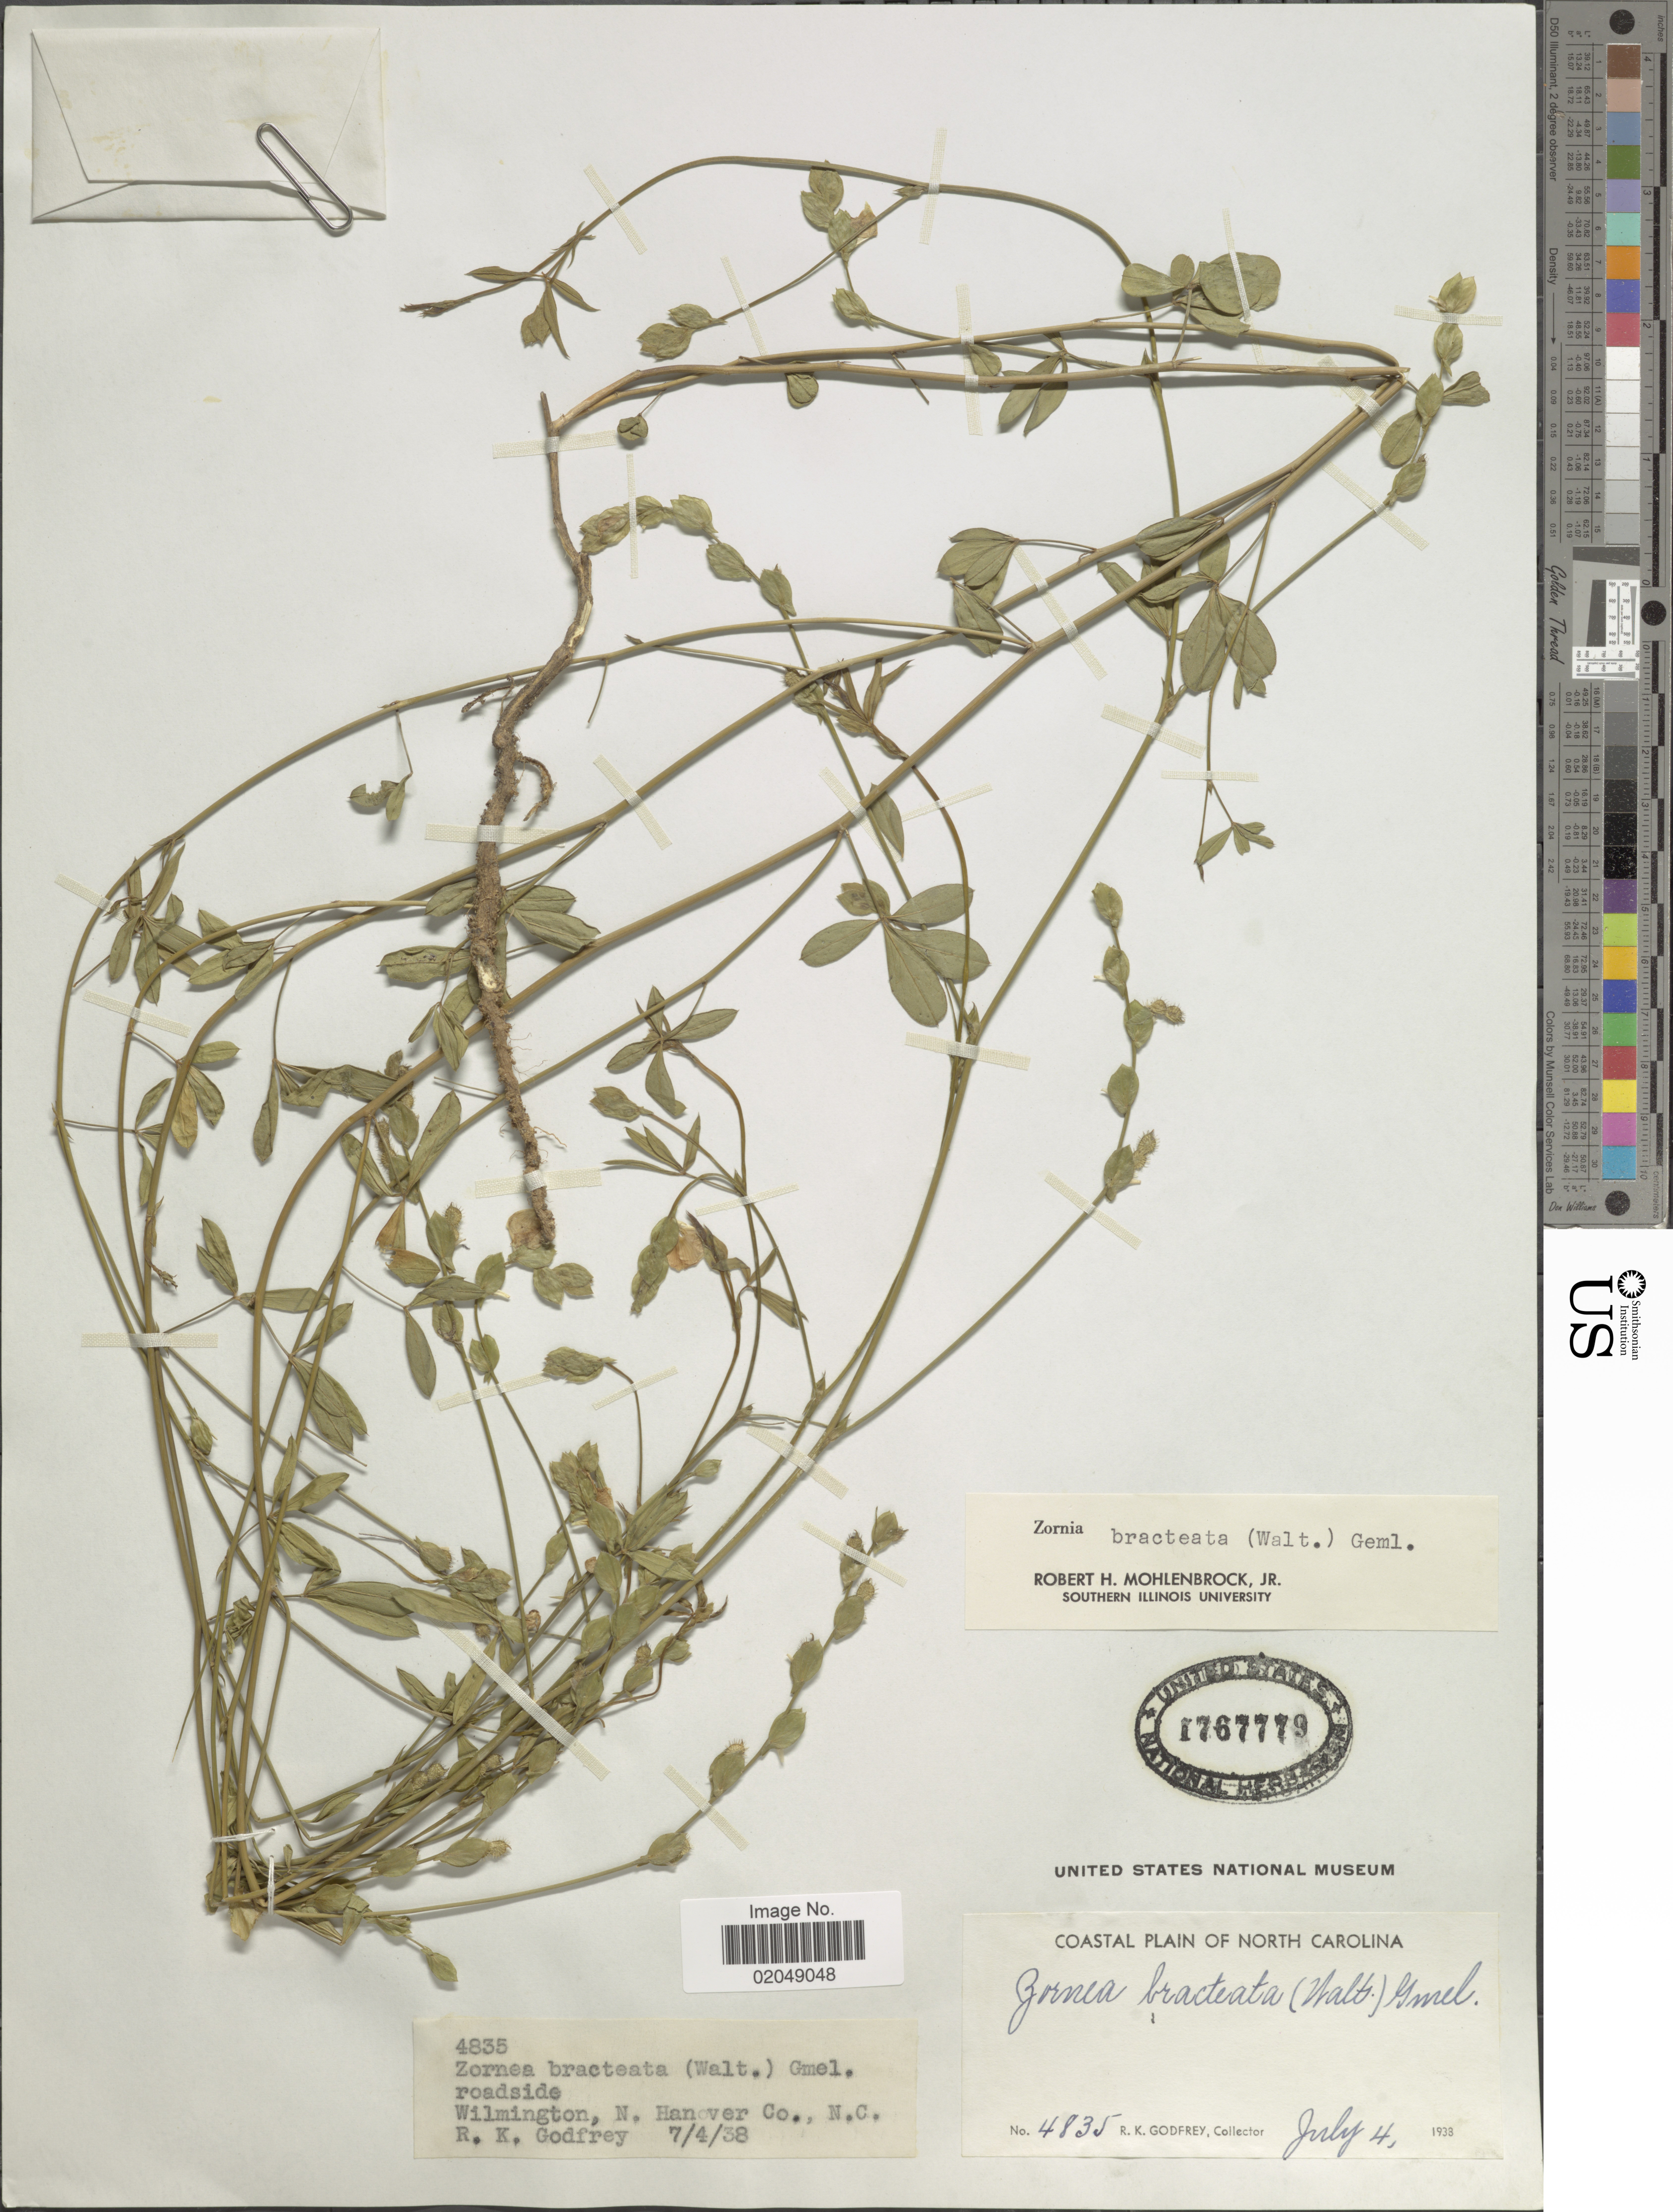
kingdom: Plantae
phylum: Tracheophyta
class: Magnoliopsida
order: Fabales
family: Fabaceae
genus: Zornia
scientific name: Zornia bracteata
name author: J.F. Gmel.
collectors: R. K. Godfrey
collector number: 4835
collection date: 1938-07-04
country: United States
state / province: North Carolina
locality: Wilmington, N. Hanover Co., N.C.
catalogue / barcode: US 1767779